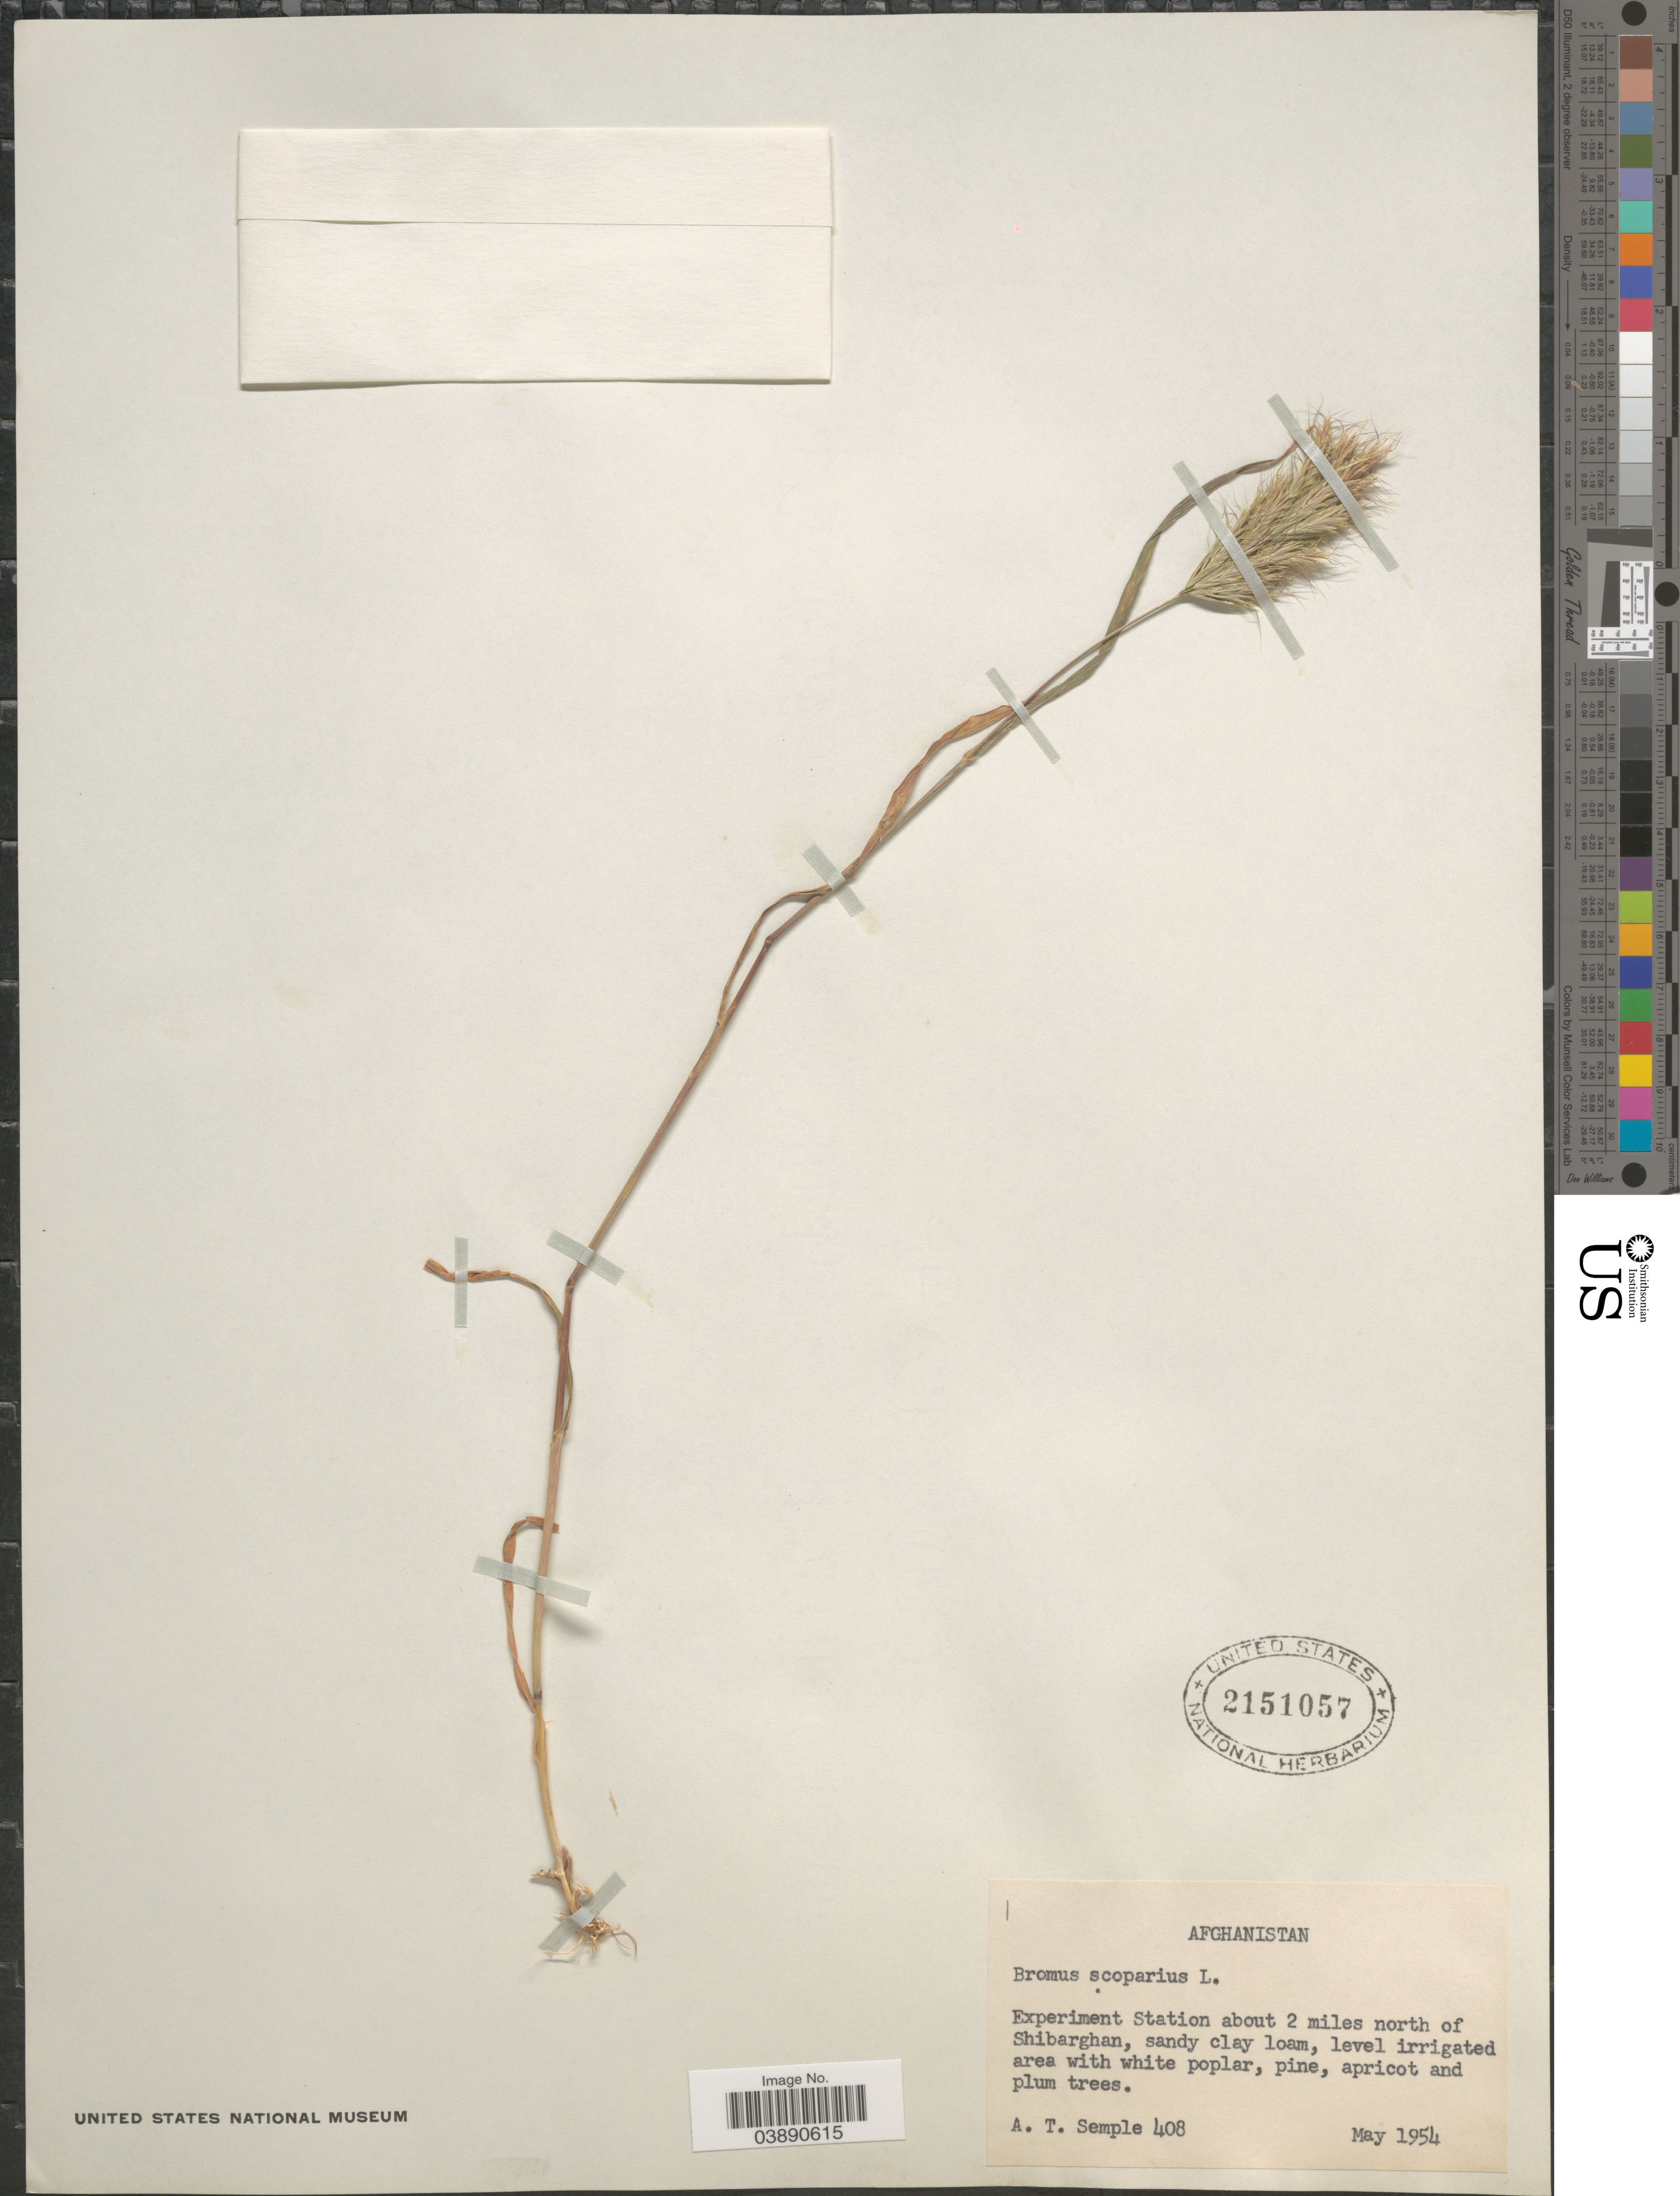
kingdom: Plantae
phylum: Tracheophyta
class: Liliopsida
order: Poales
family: Poaceae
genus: Bromus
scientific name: Bromus scoparius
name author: L.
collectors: A. Semple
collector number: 408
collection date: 1954-05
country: Afghanistan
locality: Experiment Station about 2 miles north of Shibarghan.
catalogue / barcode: US 2151057